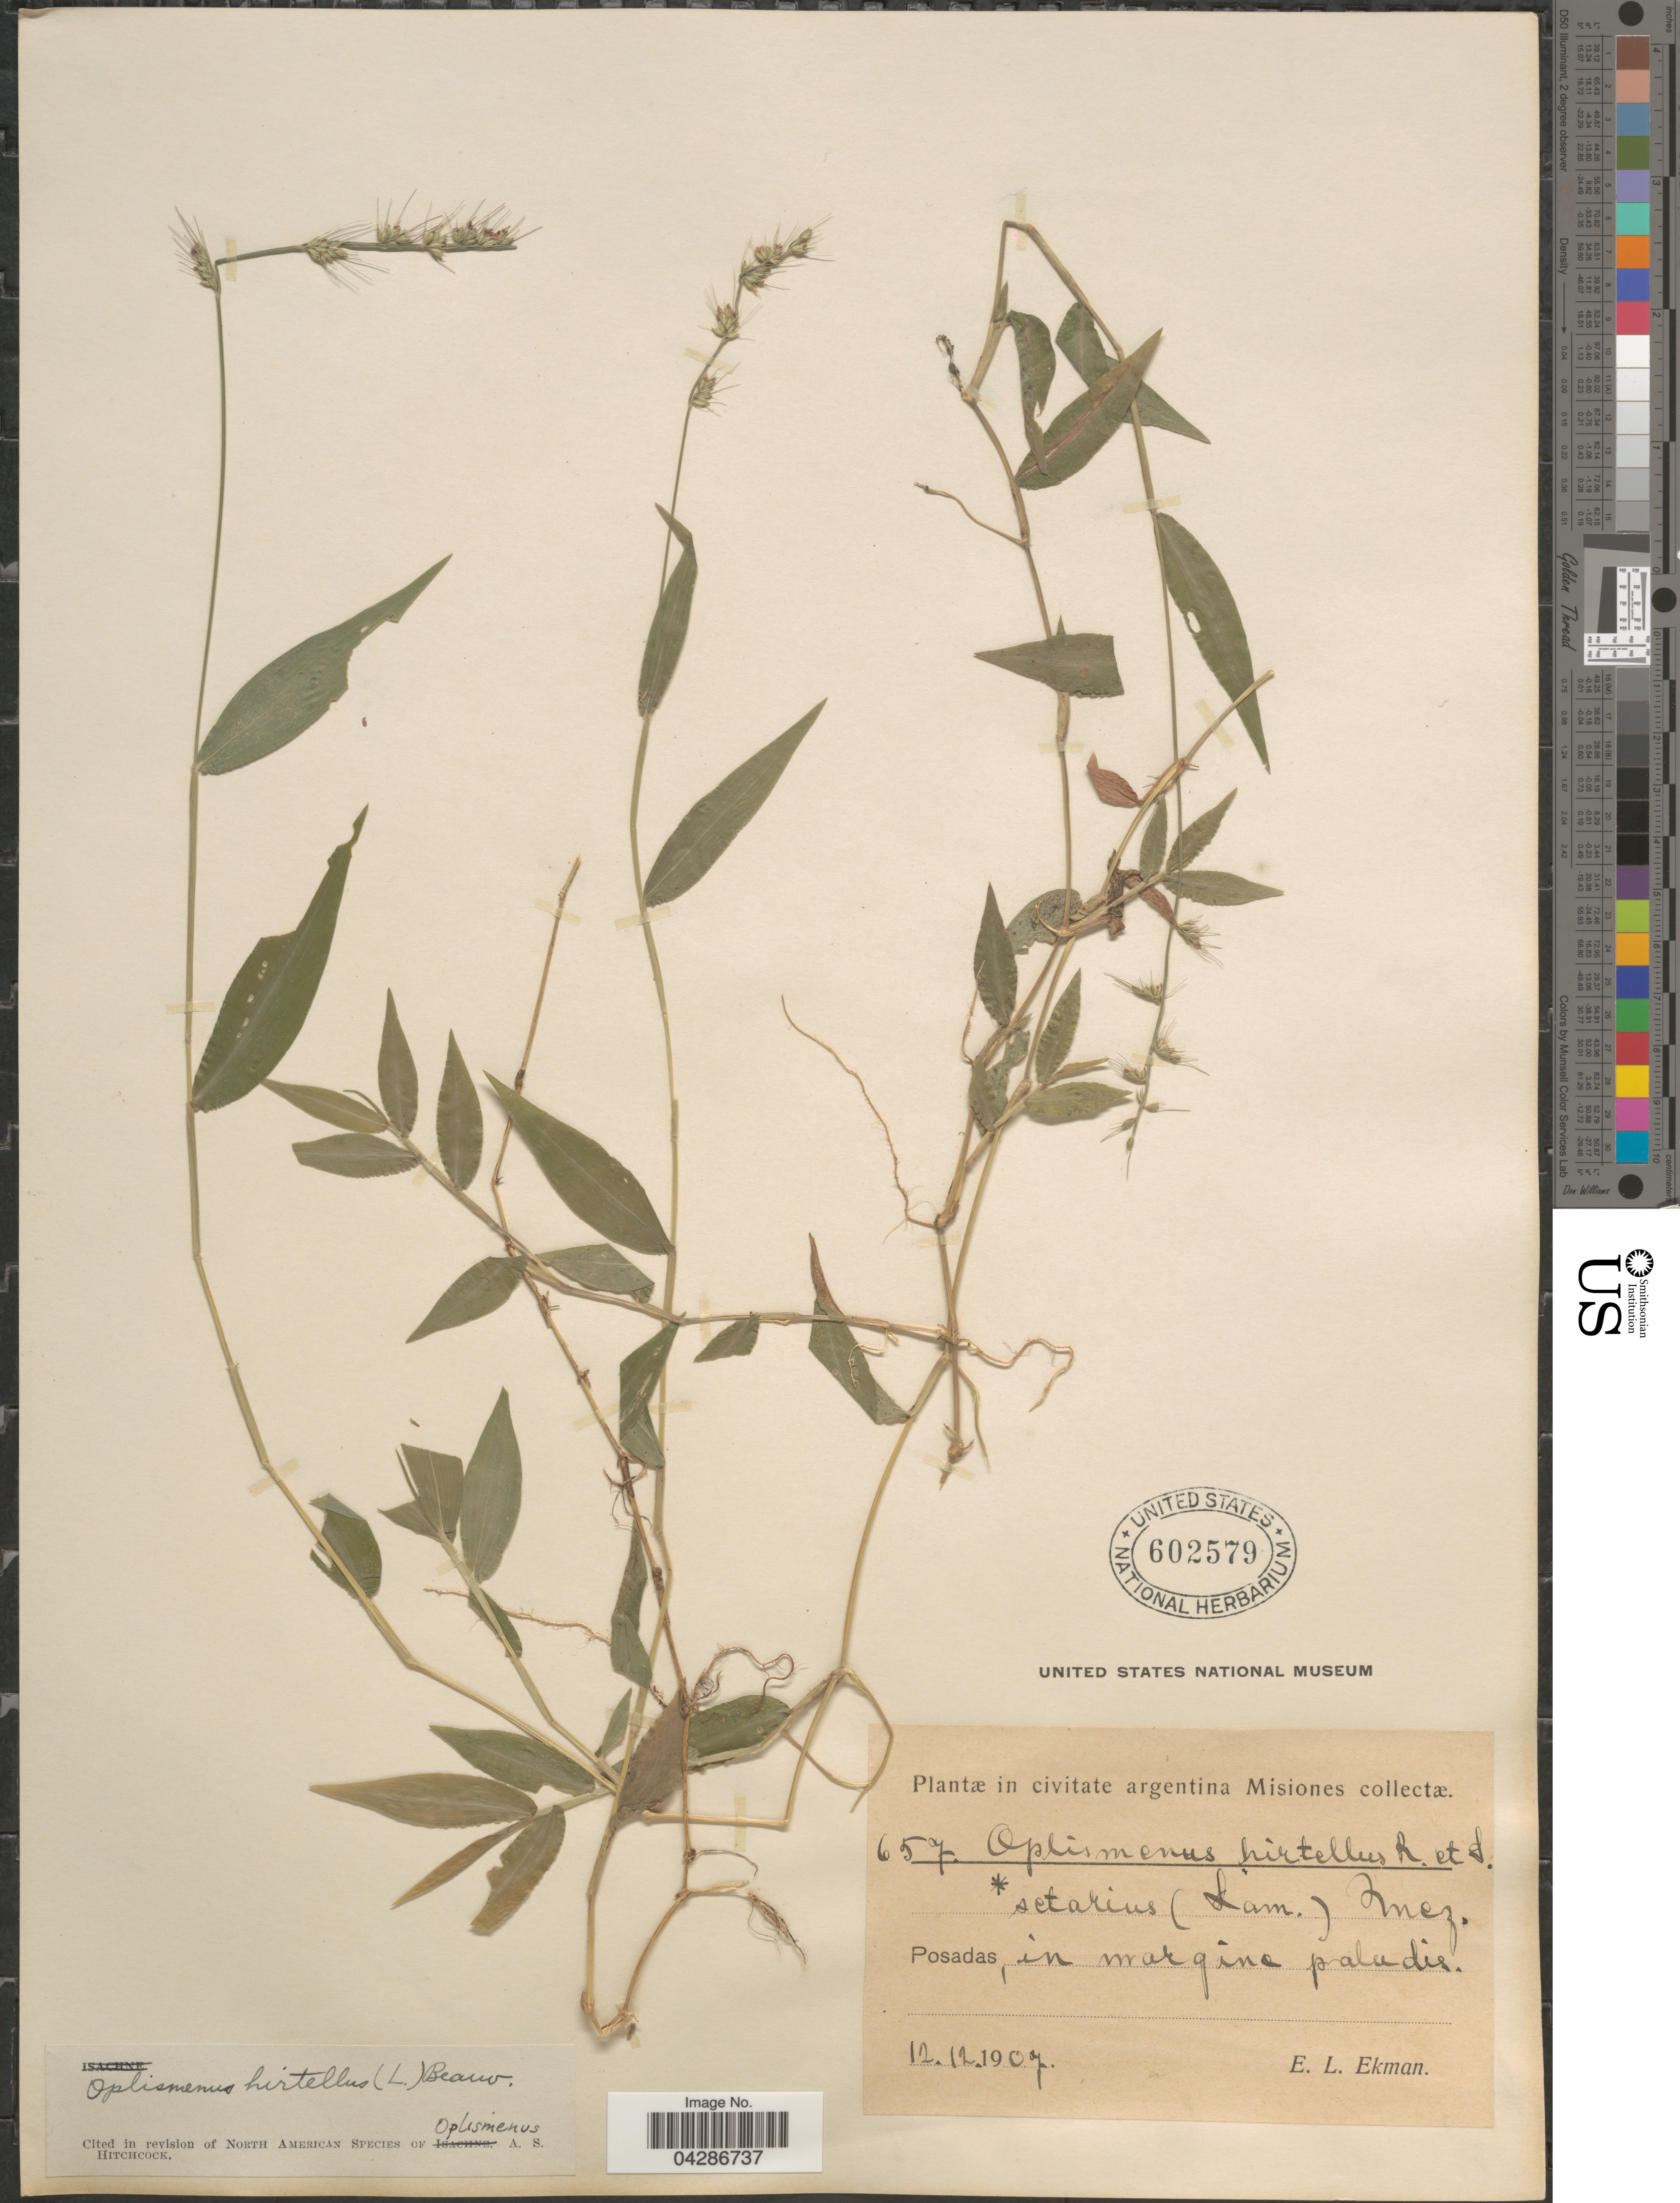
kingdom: Plantae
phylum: Tracheophyta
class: Liliopsida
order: Poales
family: Poaceae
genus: Oplismenus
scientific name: Oplismenus hirtellus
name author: (L.) P. Beauv.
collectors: E. L. Ekman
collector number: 657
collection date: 1907-12-12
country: Argentina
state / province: Misiones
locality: Posadas, in margina paludis.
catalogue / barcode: US 602579